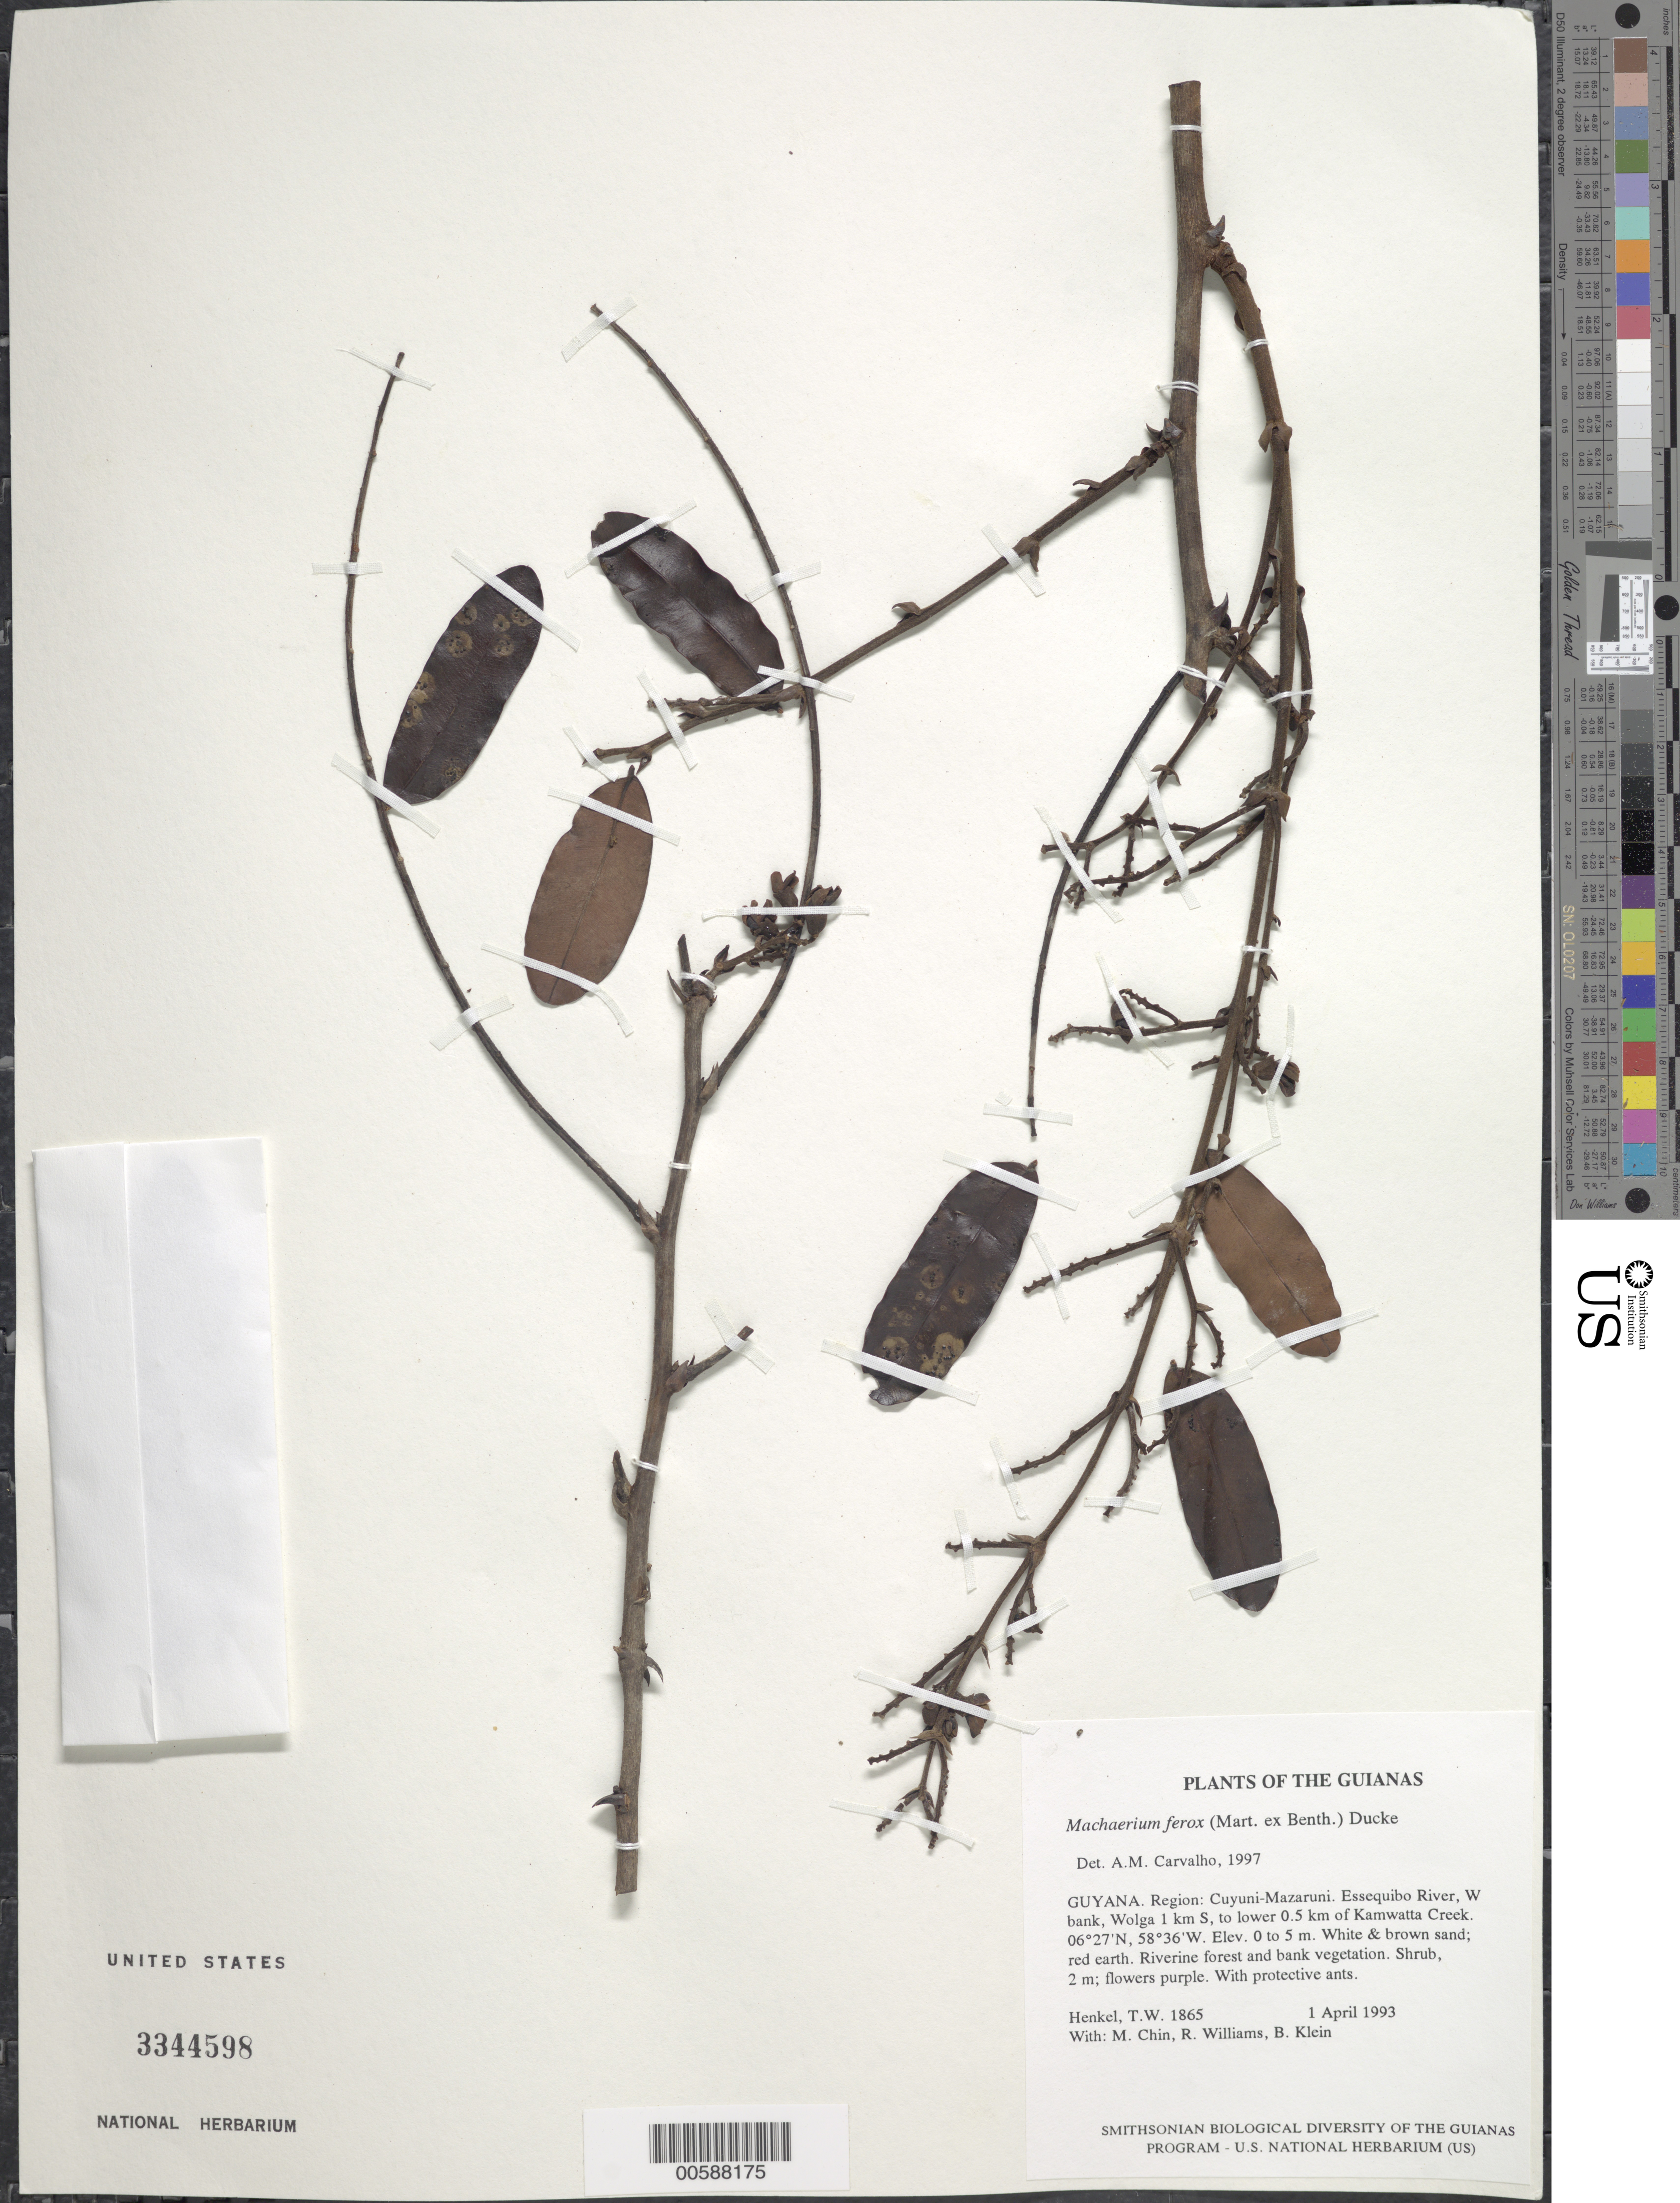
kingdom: Plantae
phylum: Tracheophyta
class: Magnoliopsida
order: Fabales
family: Fabaceae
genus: Machaerium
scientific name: Machaerium ferox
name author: (Mart. ex Benth.) Ducke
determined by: Carvalho, A. M. V. de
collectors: T. Henkel, M. Chin, R. Williams & B. Klein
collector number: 1865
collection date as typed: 1 April 1993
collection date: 1993-04-01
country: Guyana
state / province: Cuyuni-Mazaruni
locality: Essequibo River, W bank, Wolga 1 km S, to lower 0.5 km of Kamwatta Creek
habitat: White & brown sand; red earth. Riverine forest and bank vegetation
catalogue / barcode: US 3344598